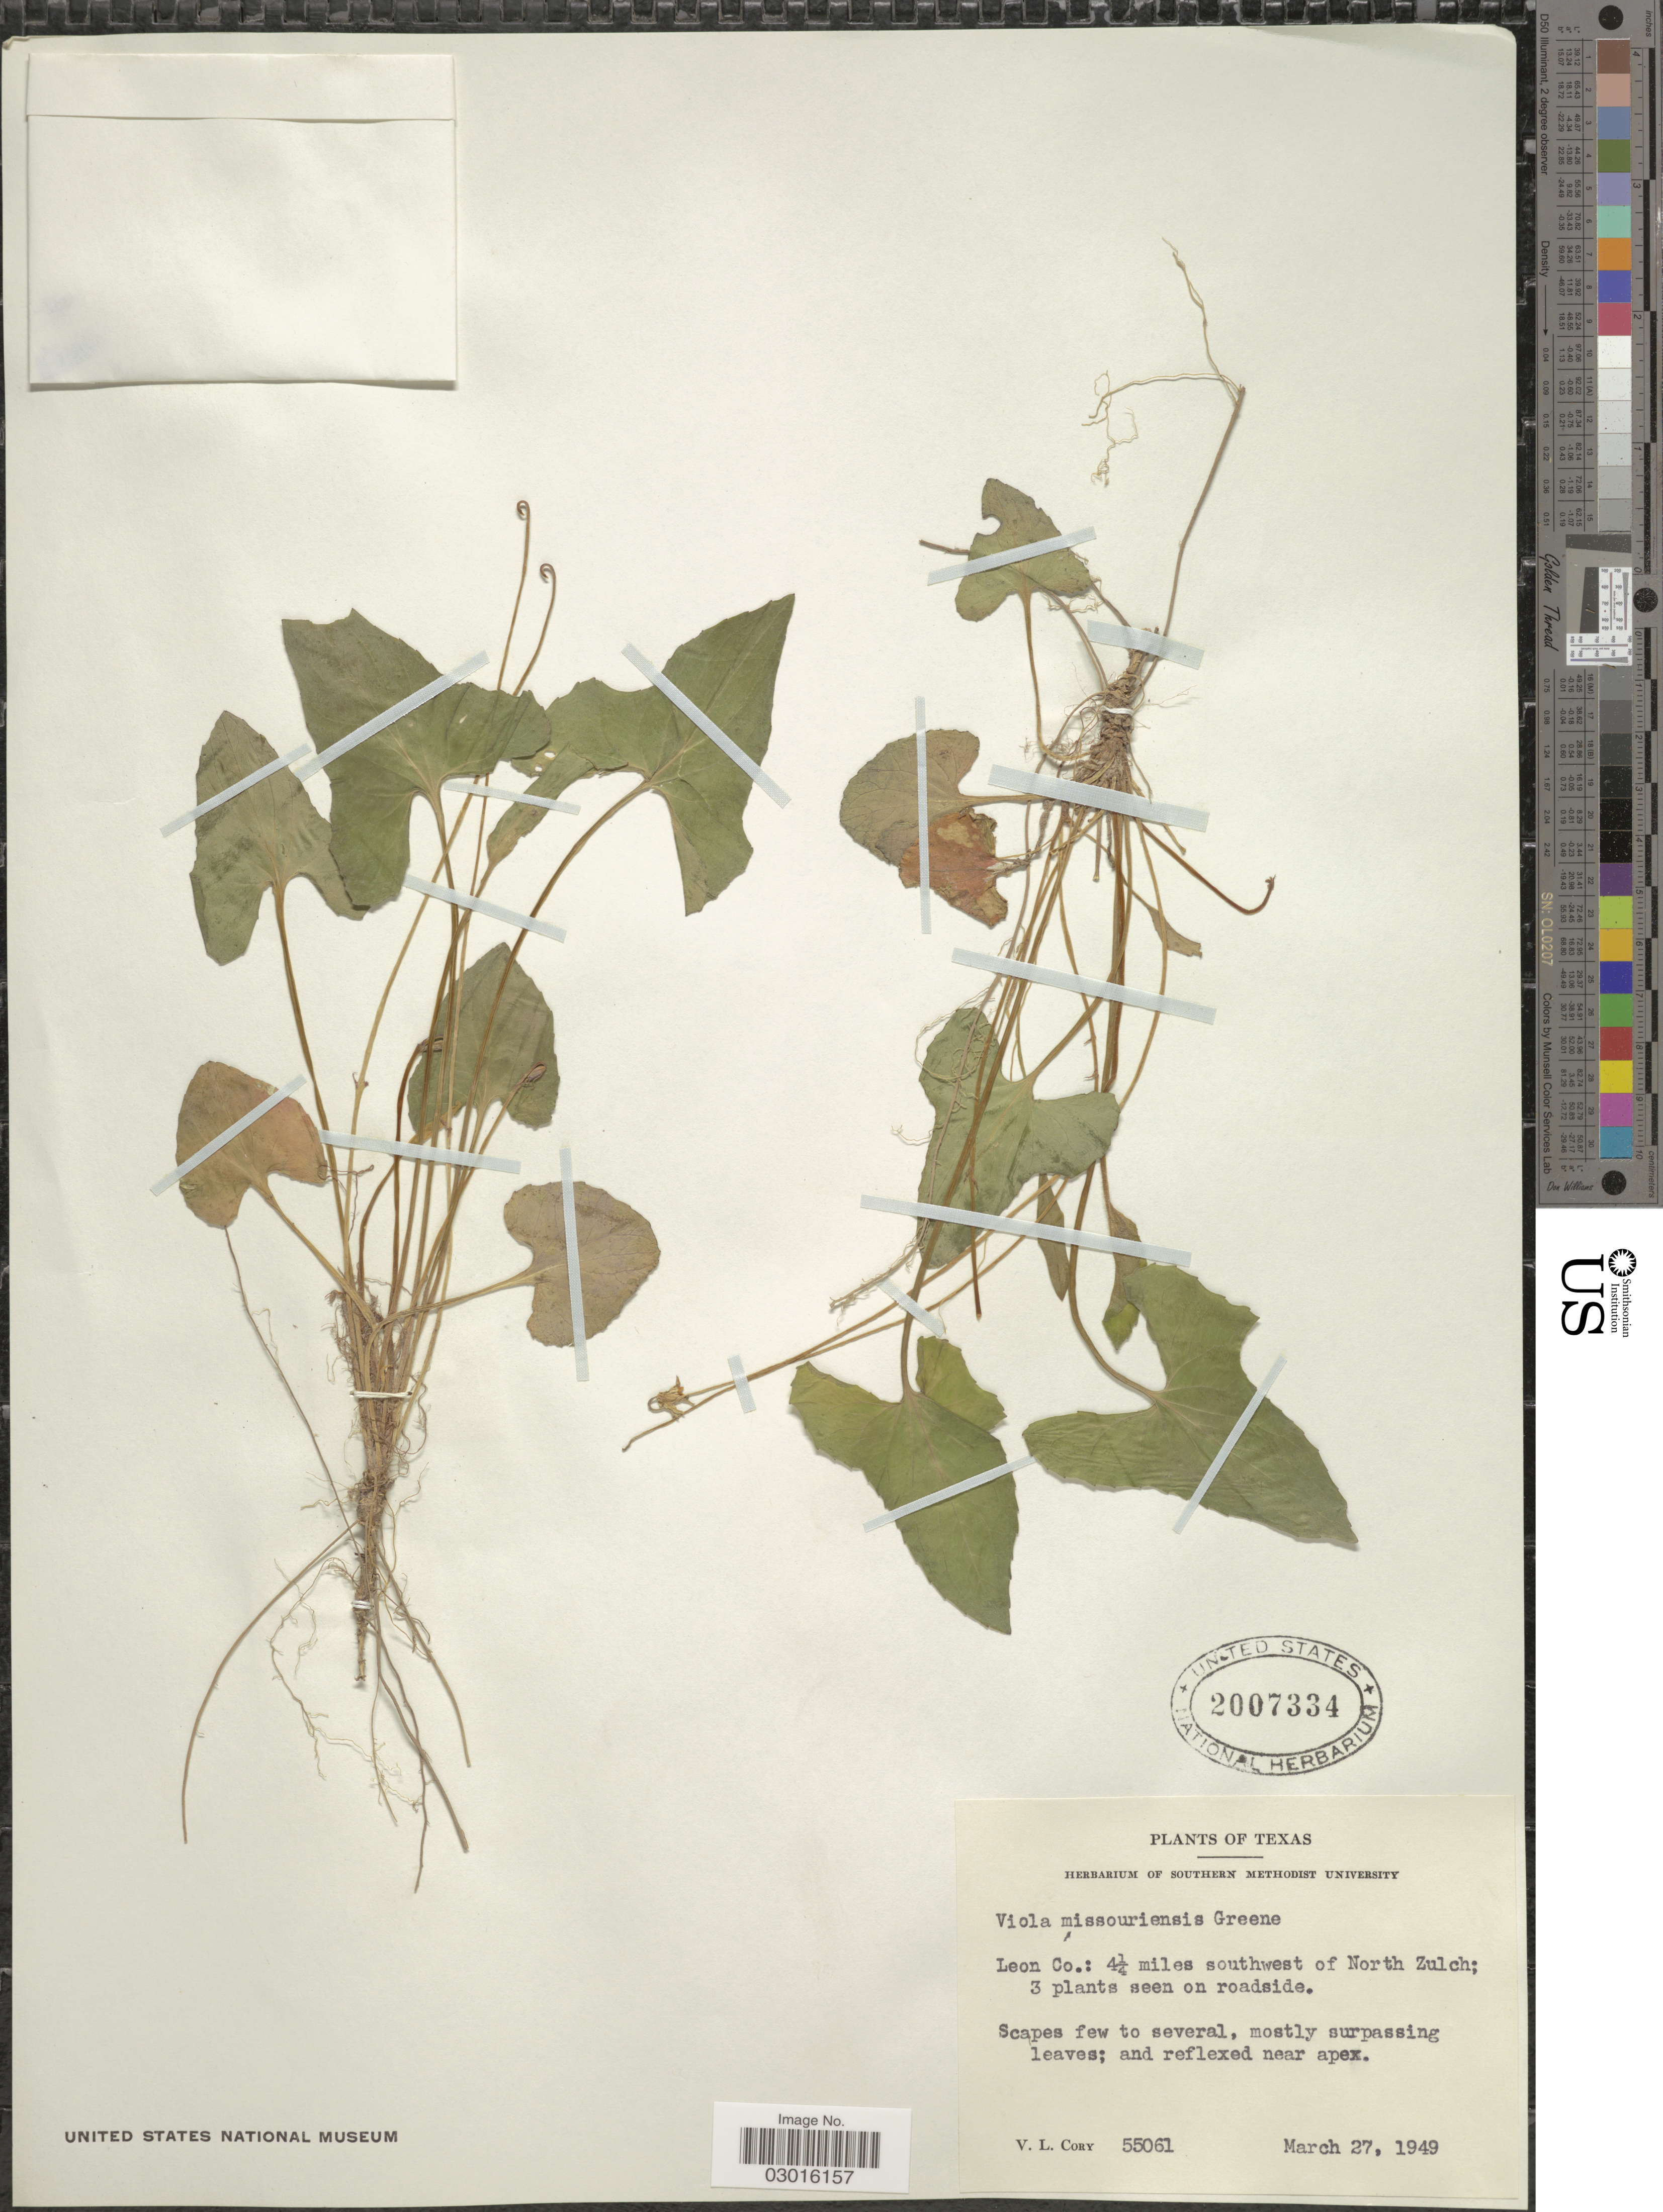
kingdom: Plantae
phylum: Tracheophyta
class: Magnoliopsida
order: Malpighiales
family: Violaceae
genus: Viola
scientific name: Viola missouriensis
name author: Greene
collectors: V. Cory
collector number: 55061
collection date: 1949-03-27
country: United States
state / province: Texas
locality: Leon Co.: 4¼ miles southwest of North Zulch.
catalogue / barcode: US 2007334